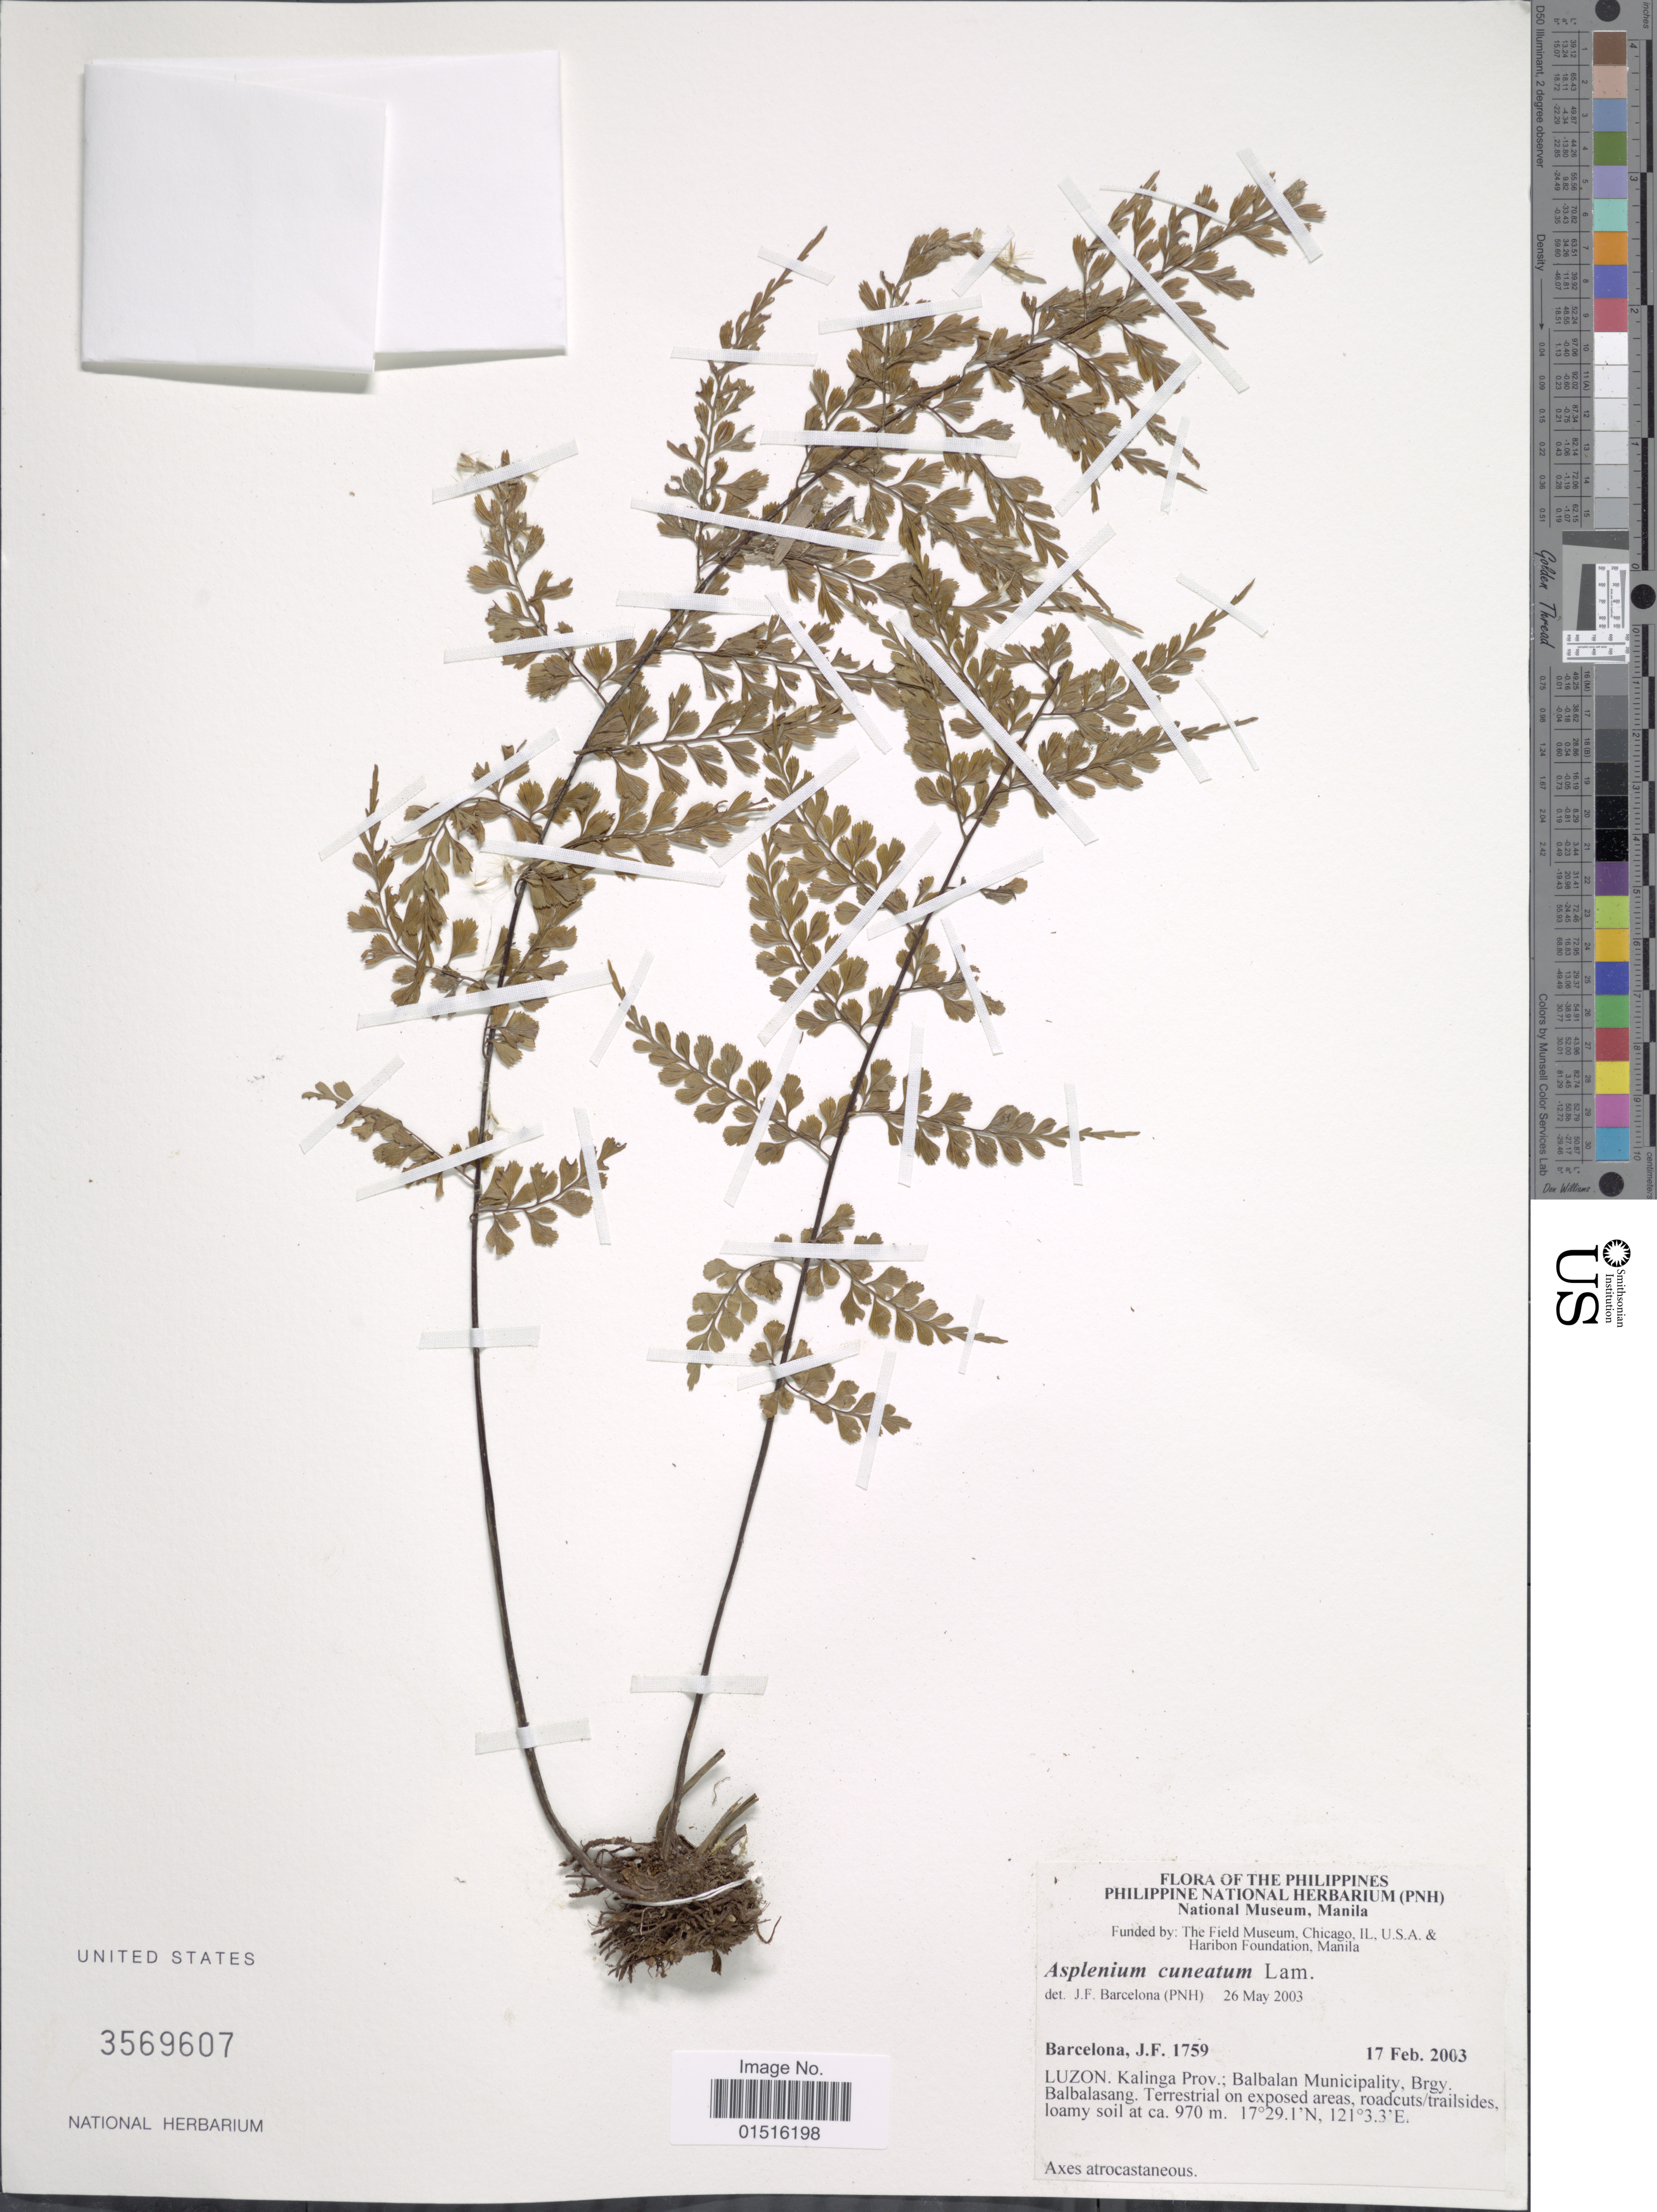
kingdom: Plantae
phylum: Tracheophyta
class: Polypodiopsida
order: Polypodiales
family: Aspleniaceae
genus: Asplenium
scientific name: Asplenium cuneatum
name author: Lam.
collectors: J. F. Barcelona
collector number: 1759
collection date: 2003-02-17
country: Philippines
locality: Luzon, Kalinga Prov. : Balbalan Municipality, Brgy. Balbalasang.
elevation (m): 970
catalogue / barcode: US 3569607